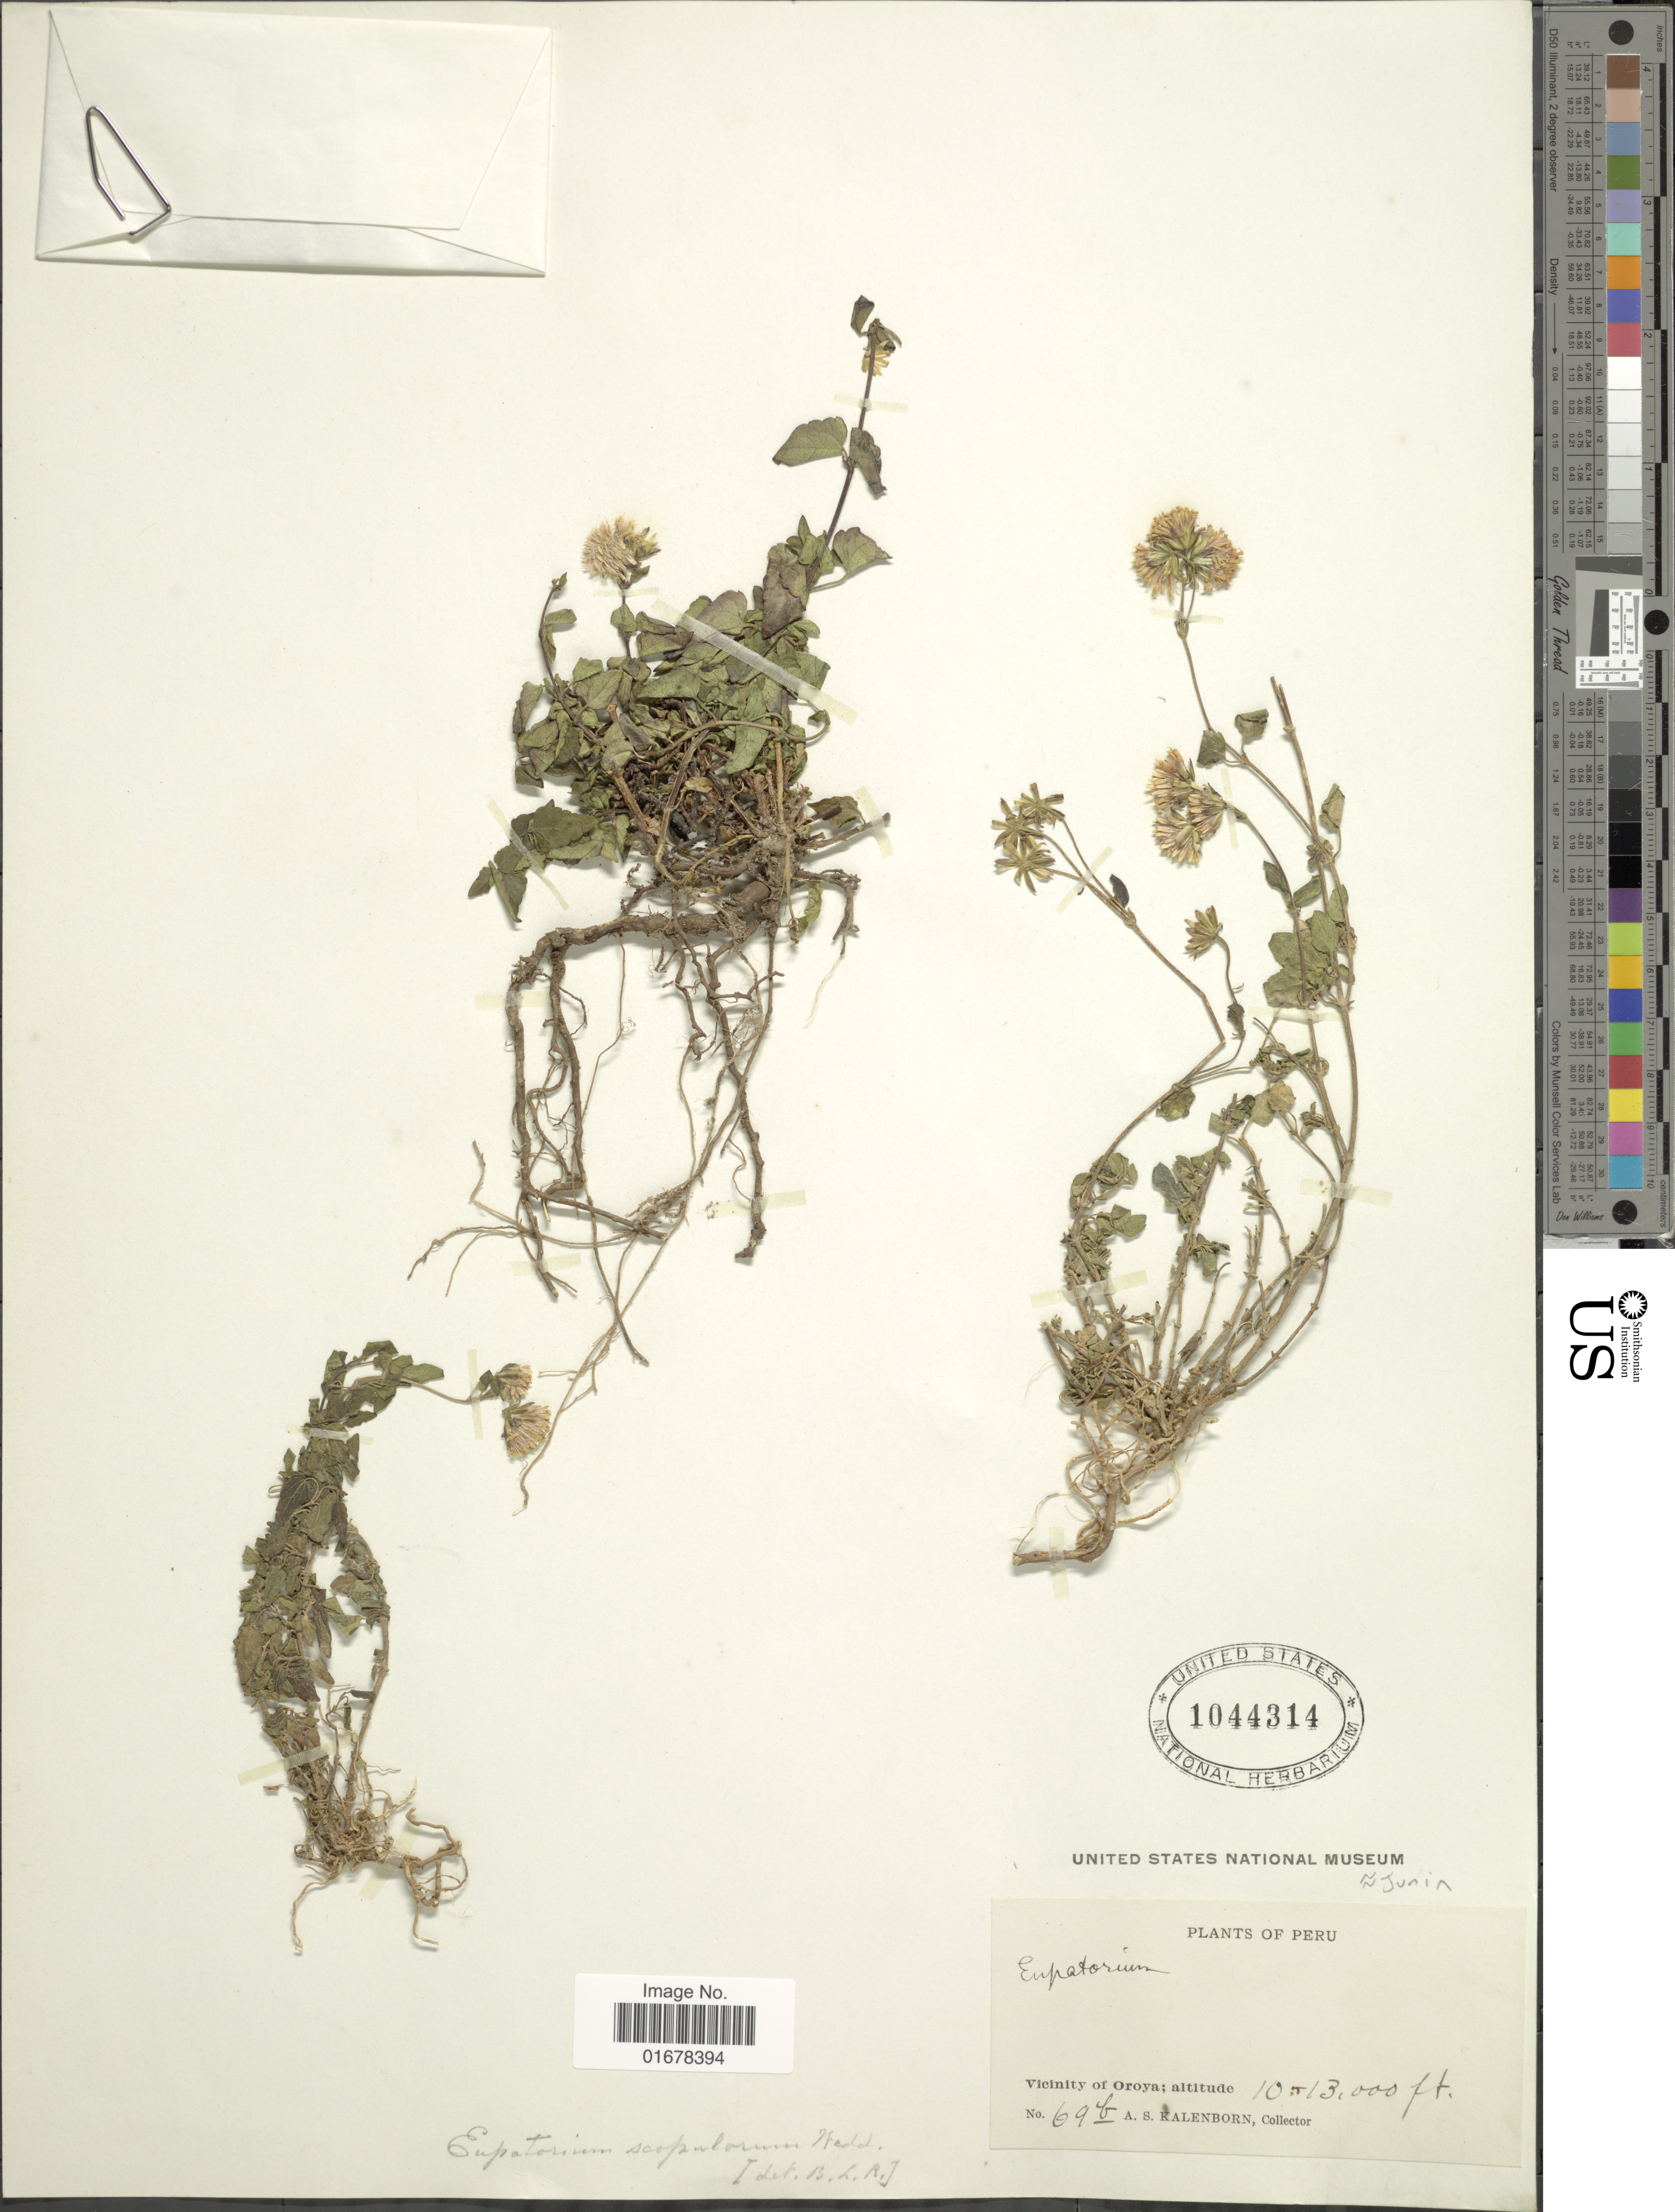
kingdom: Plantae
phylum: Tracheophyta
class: Magnoliopsida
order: Asterales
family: Asteraceae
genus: Ageratina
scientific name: Ageratina scopulorum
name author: (Wedd.) R.M. King & H. Rob.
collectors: A. Kalenborn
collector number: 69b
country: Peru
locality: Vicinity of Oorya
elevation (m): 3048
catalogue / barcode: US 1044314